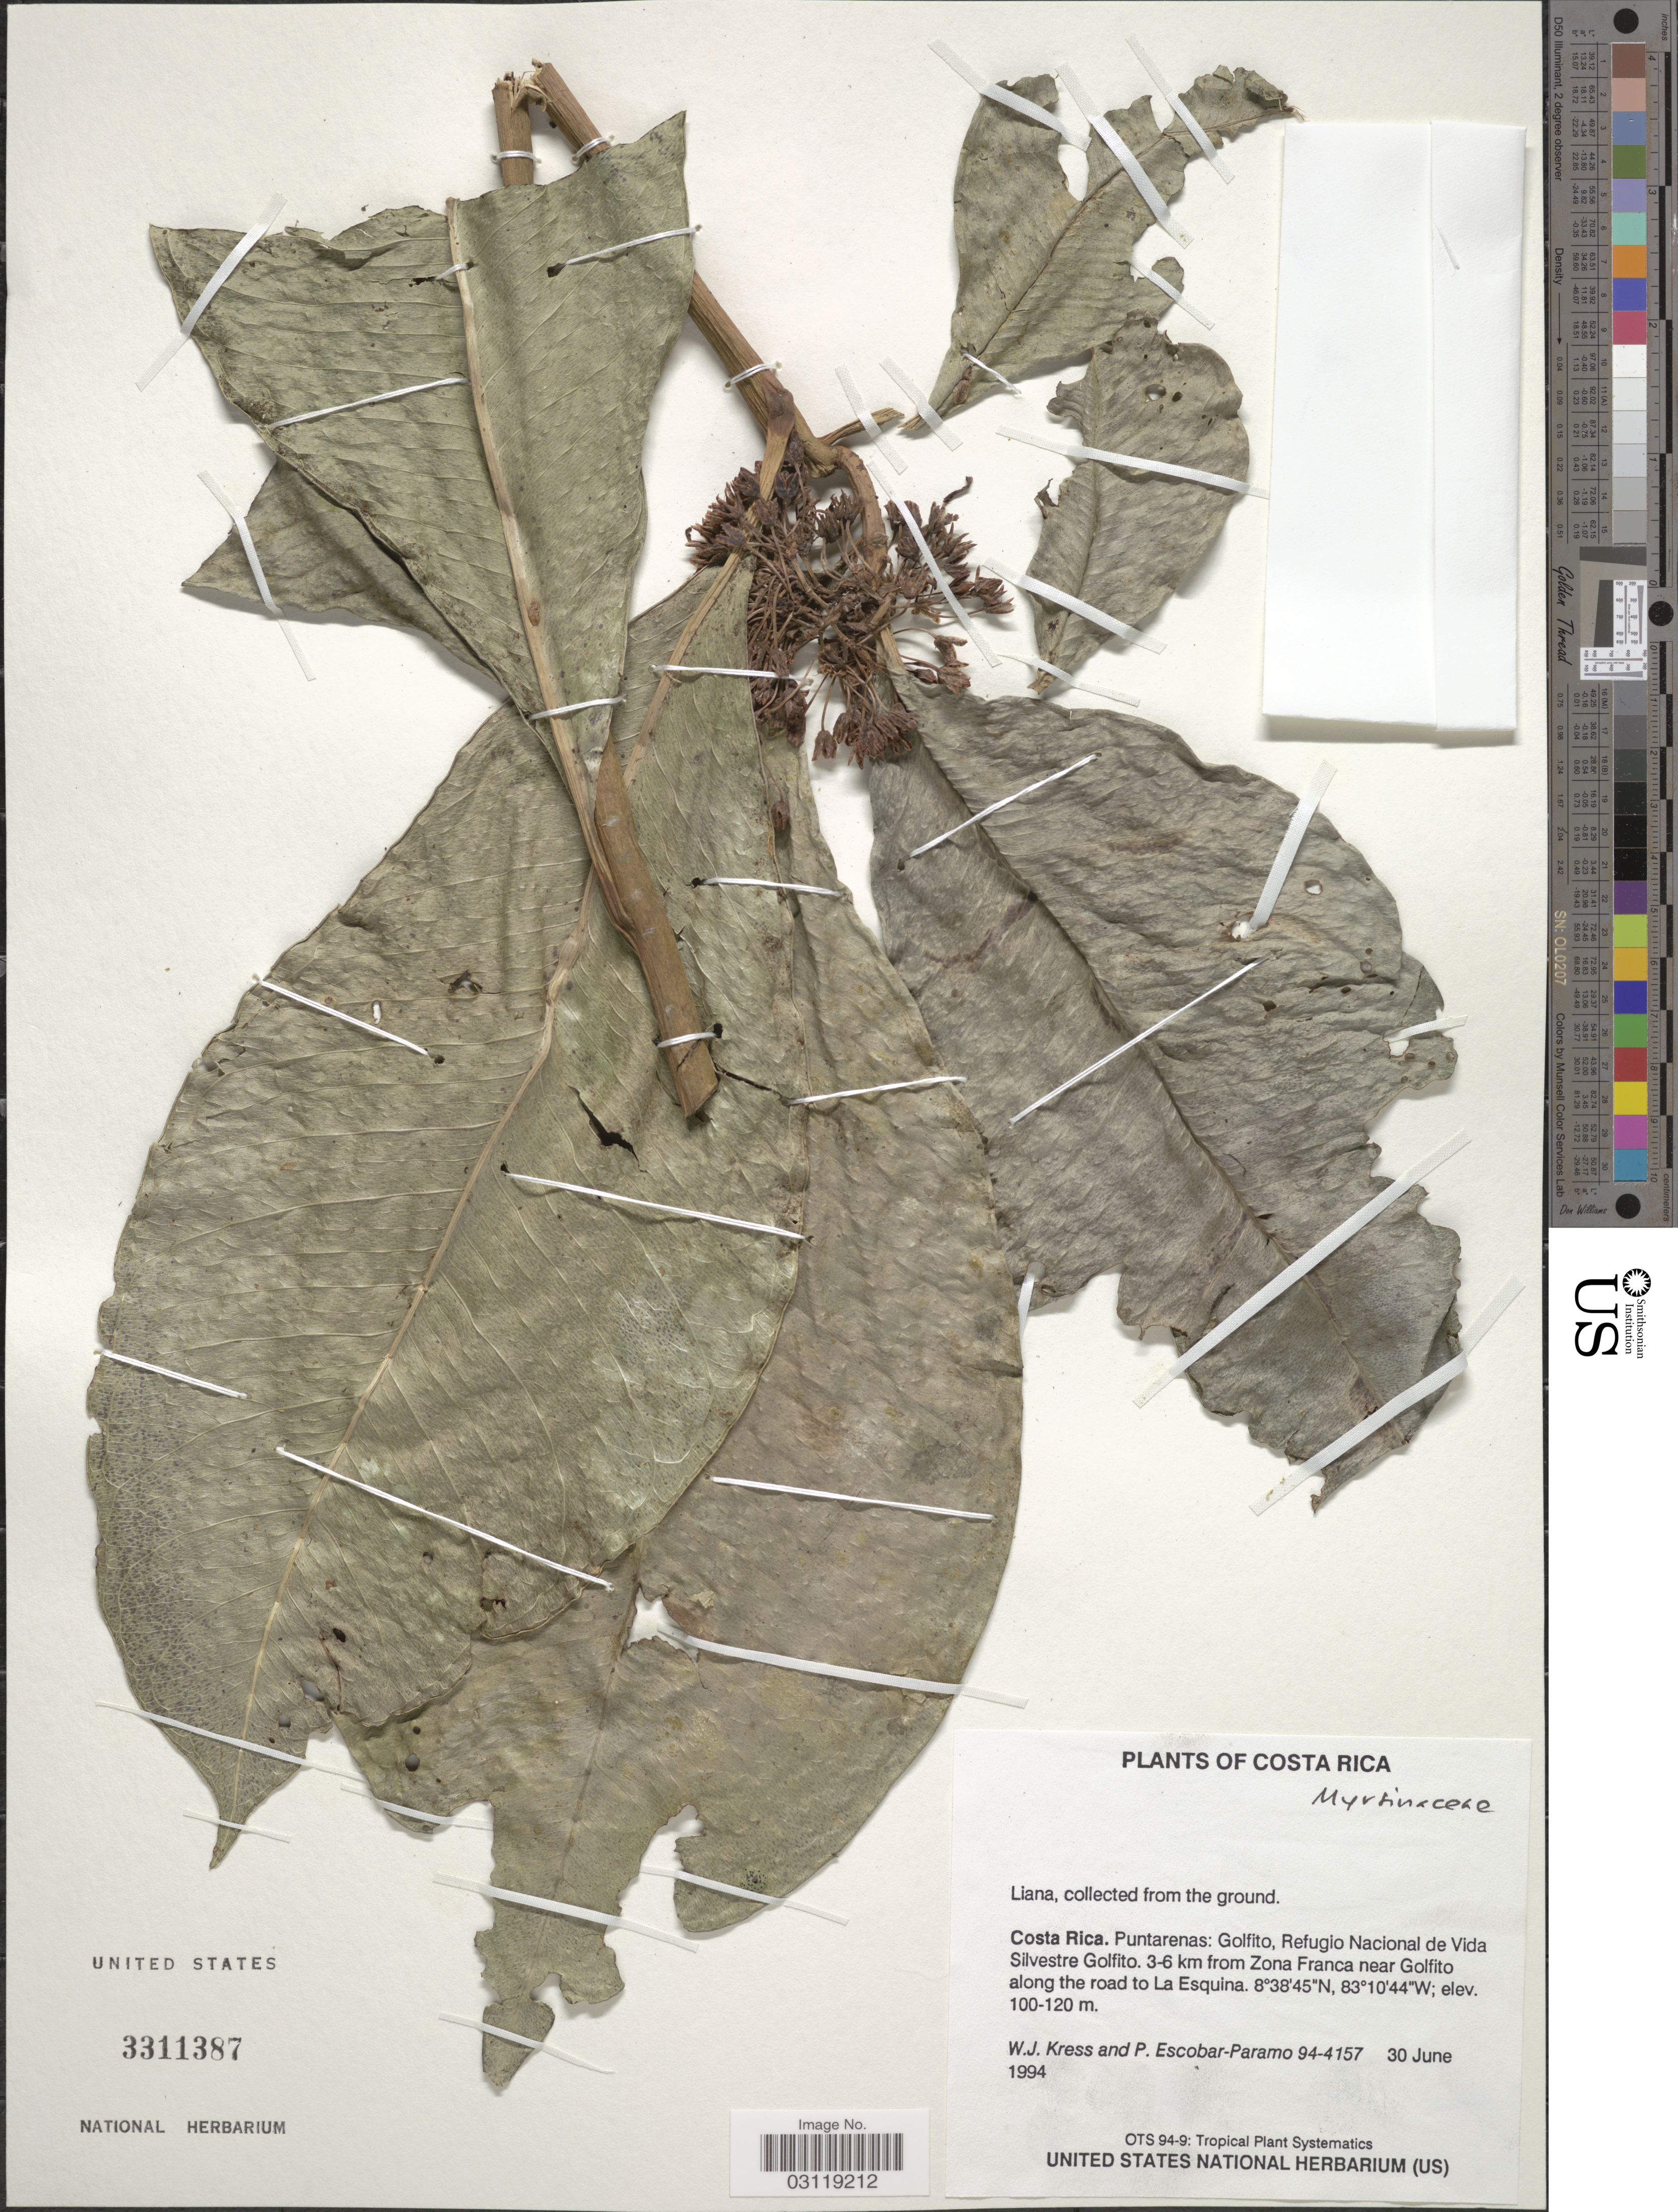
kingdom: Plantae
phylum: Tracheophyta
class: Magnoliopsida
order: Ericales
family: Primulaceae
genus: Stylogyne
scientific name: Stylogyne turbacensis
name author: (Kunth) Mez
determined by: Pipoly, J. J.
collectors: W. J. Kress & P. Escobar-Páramo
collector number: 94-4157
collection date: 1994-06-30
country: Costa Rica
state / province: Puntarenas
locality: Golfito, Refugio Nacional de Vida Silvestre Golfito. 3-6 km from Zona Franca near Golfito along the road to La Esquina.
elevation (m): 100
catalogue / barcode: US 3311387